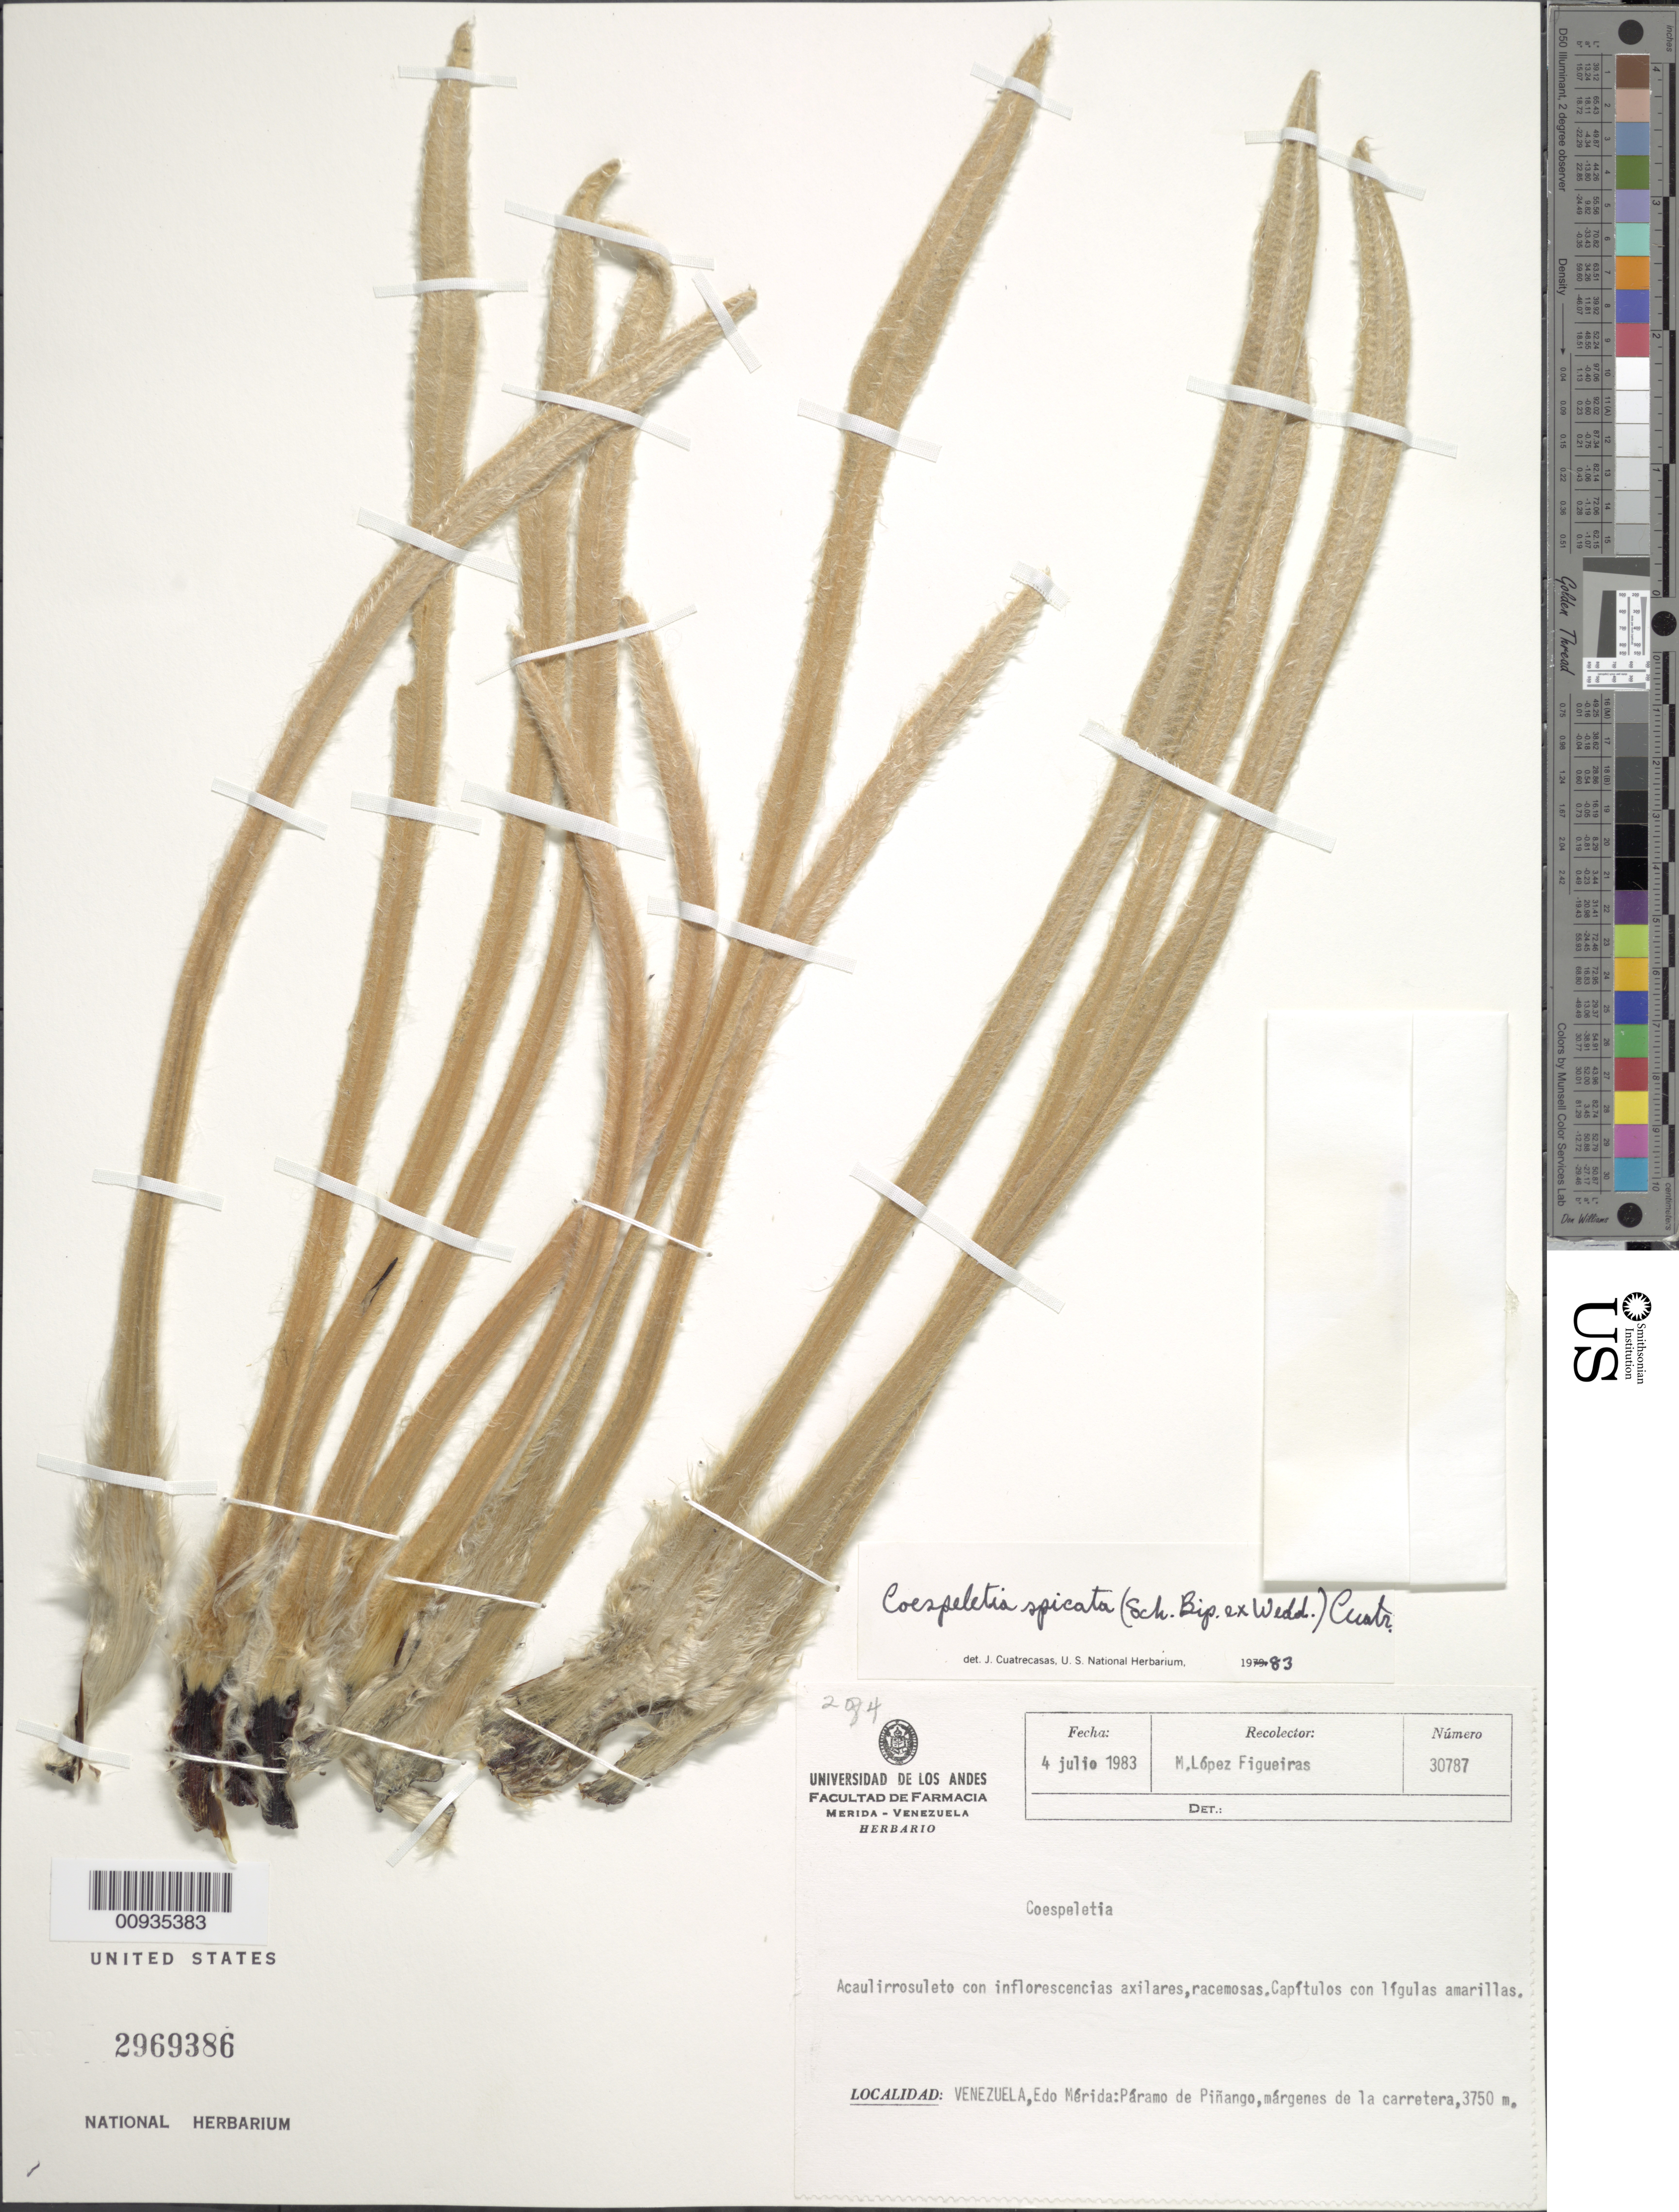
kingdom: Plantae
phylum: Tracheophyta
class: Magnoliopsida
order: Asterales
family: Asteraceae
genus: Coespeletia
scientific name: Coespeletia spicata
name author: (Sch. Bip. ex Wedd.) Cuatrec.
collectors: M. López Figueiras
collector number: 30787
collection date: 1983-07-04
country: Venezuela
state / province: Mérida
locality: Paramo de Pinango, margnes de la carretera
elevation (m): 3750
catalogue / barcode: US 2969386